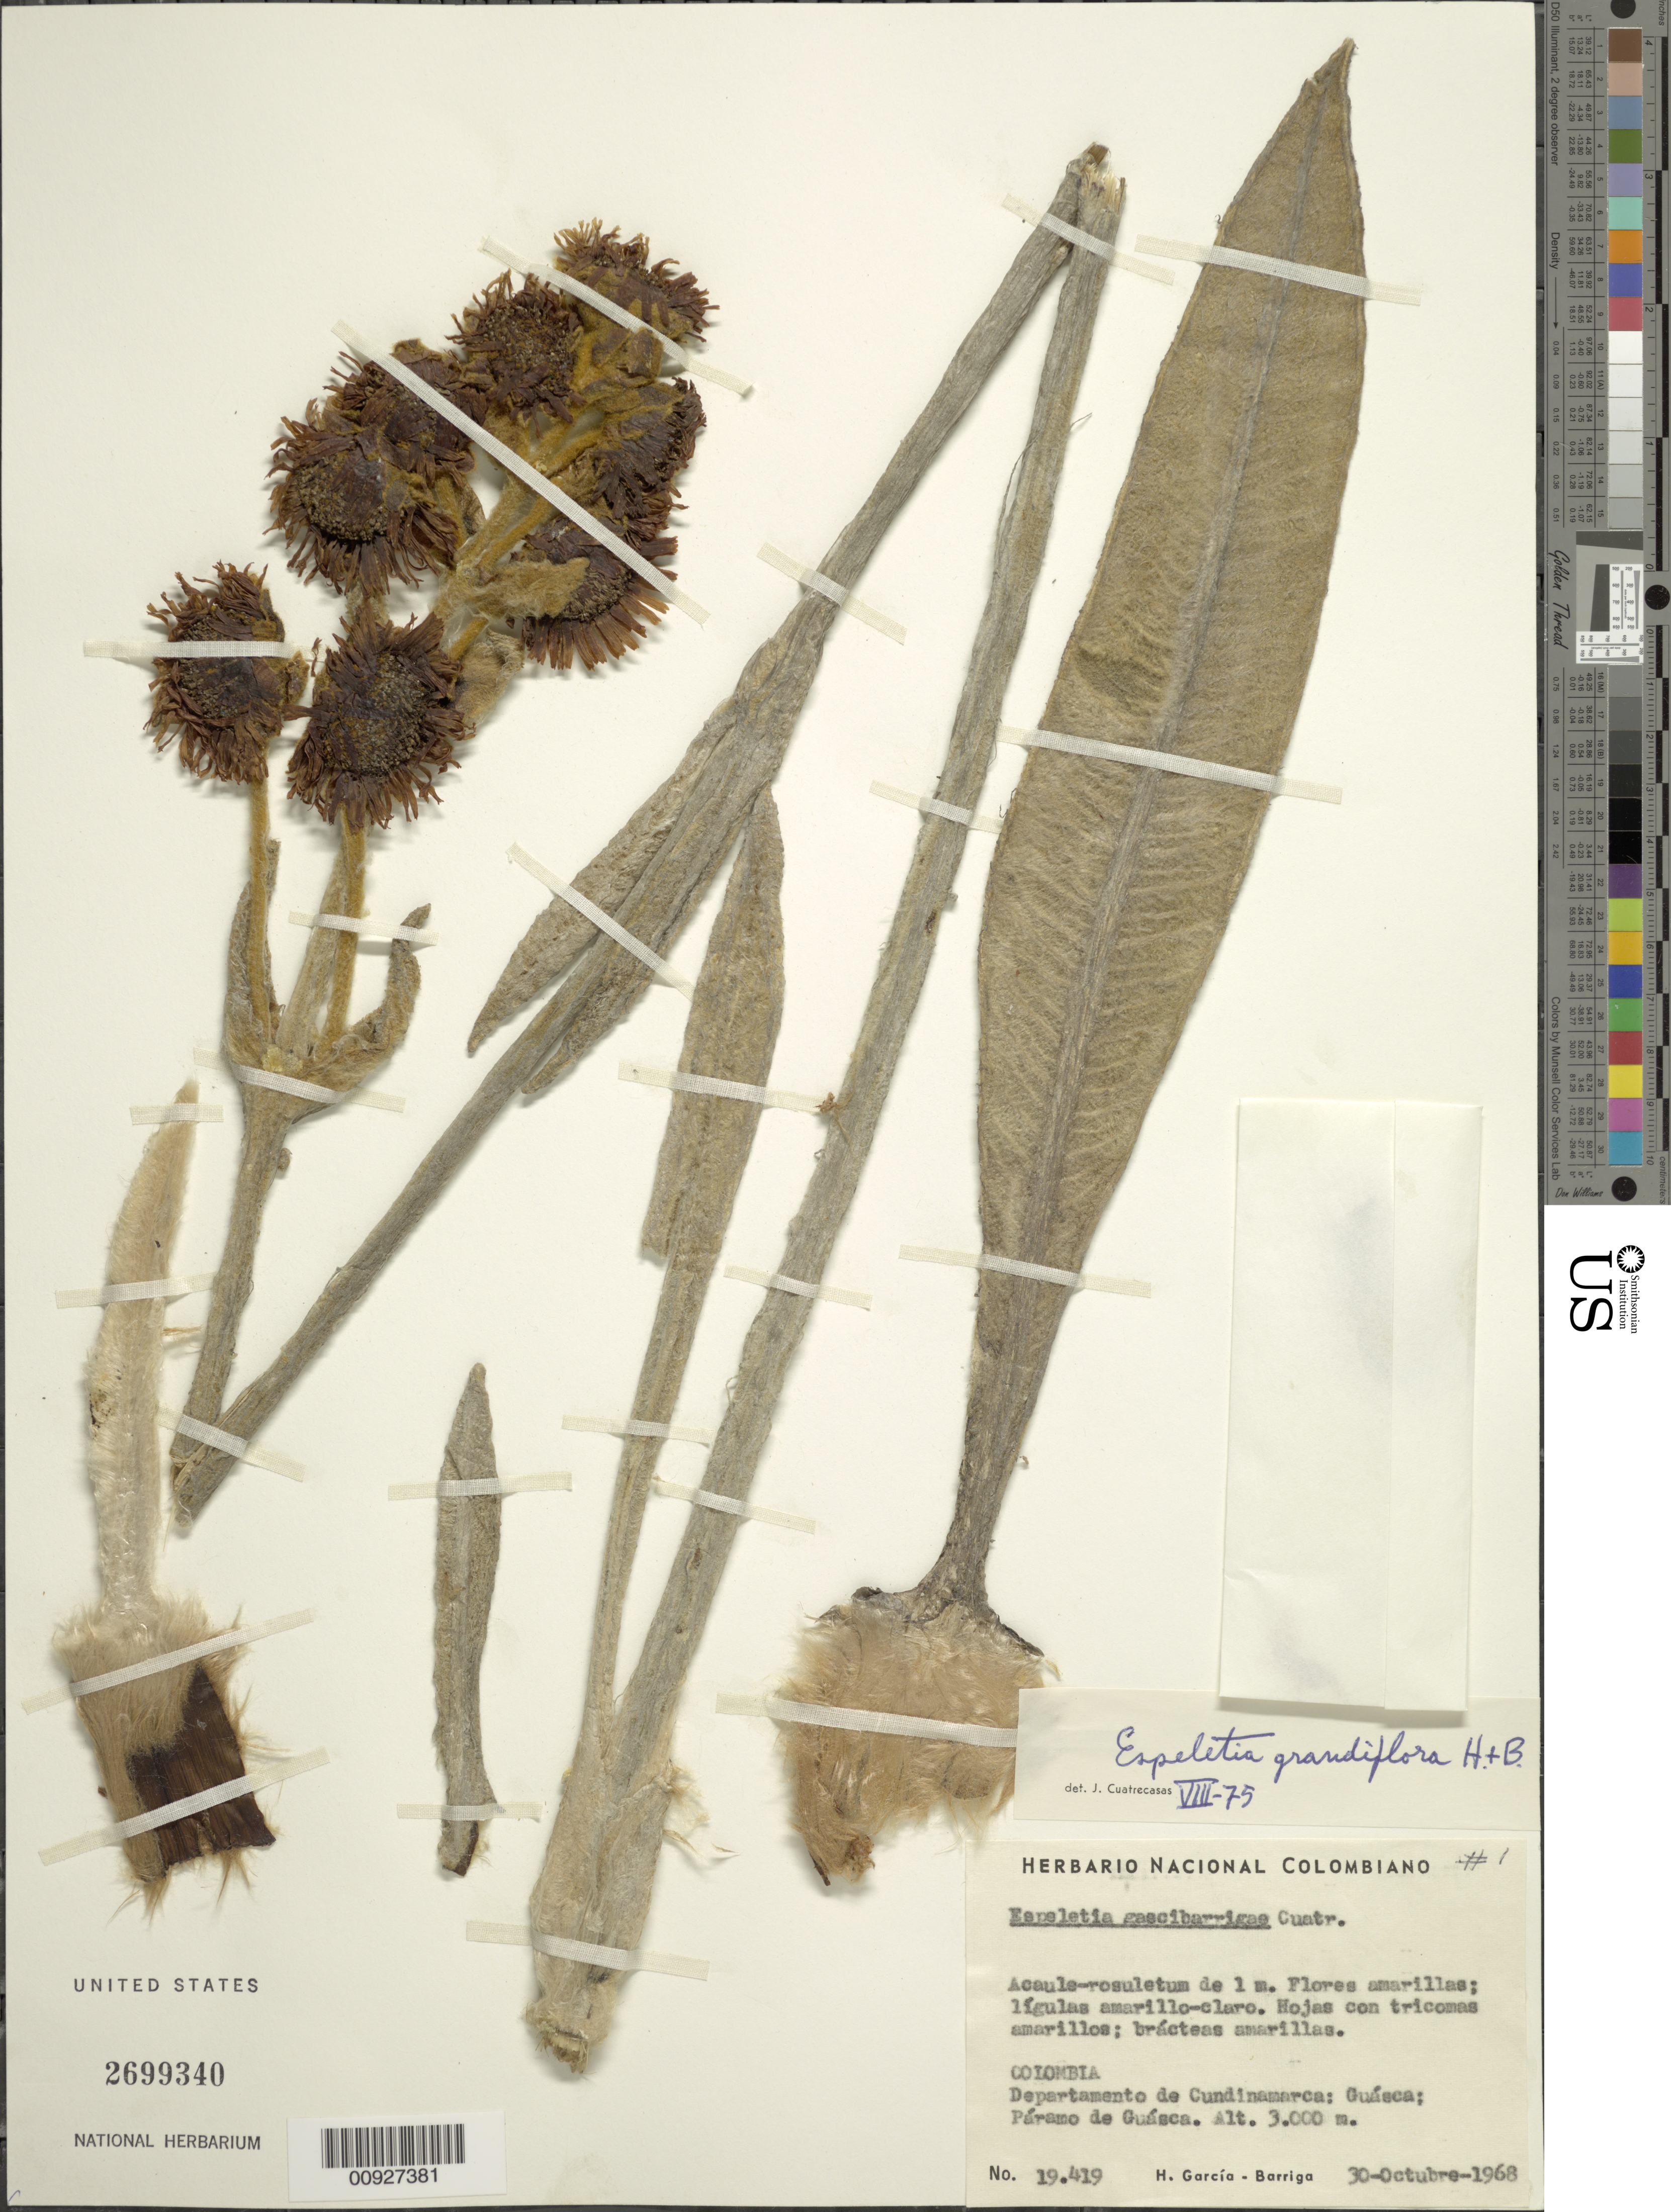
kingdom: Plantae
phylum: Tracheophyta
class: Magnoliopsida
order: Asterales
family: Asteraceae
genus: Espeletia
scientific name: Espeletia grandiflora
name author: Humb. & Bonpl.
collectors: H. García Barriga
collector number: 19419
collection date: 1968-10-30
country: Colombia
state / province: Cundinamarca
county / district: Guasca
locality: Páramo de Guasca.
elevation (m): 3000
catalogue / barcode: US 2699340